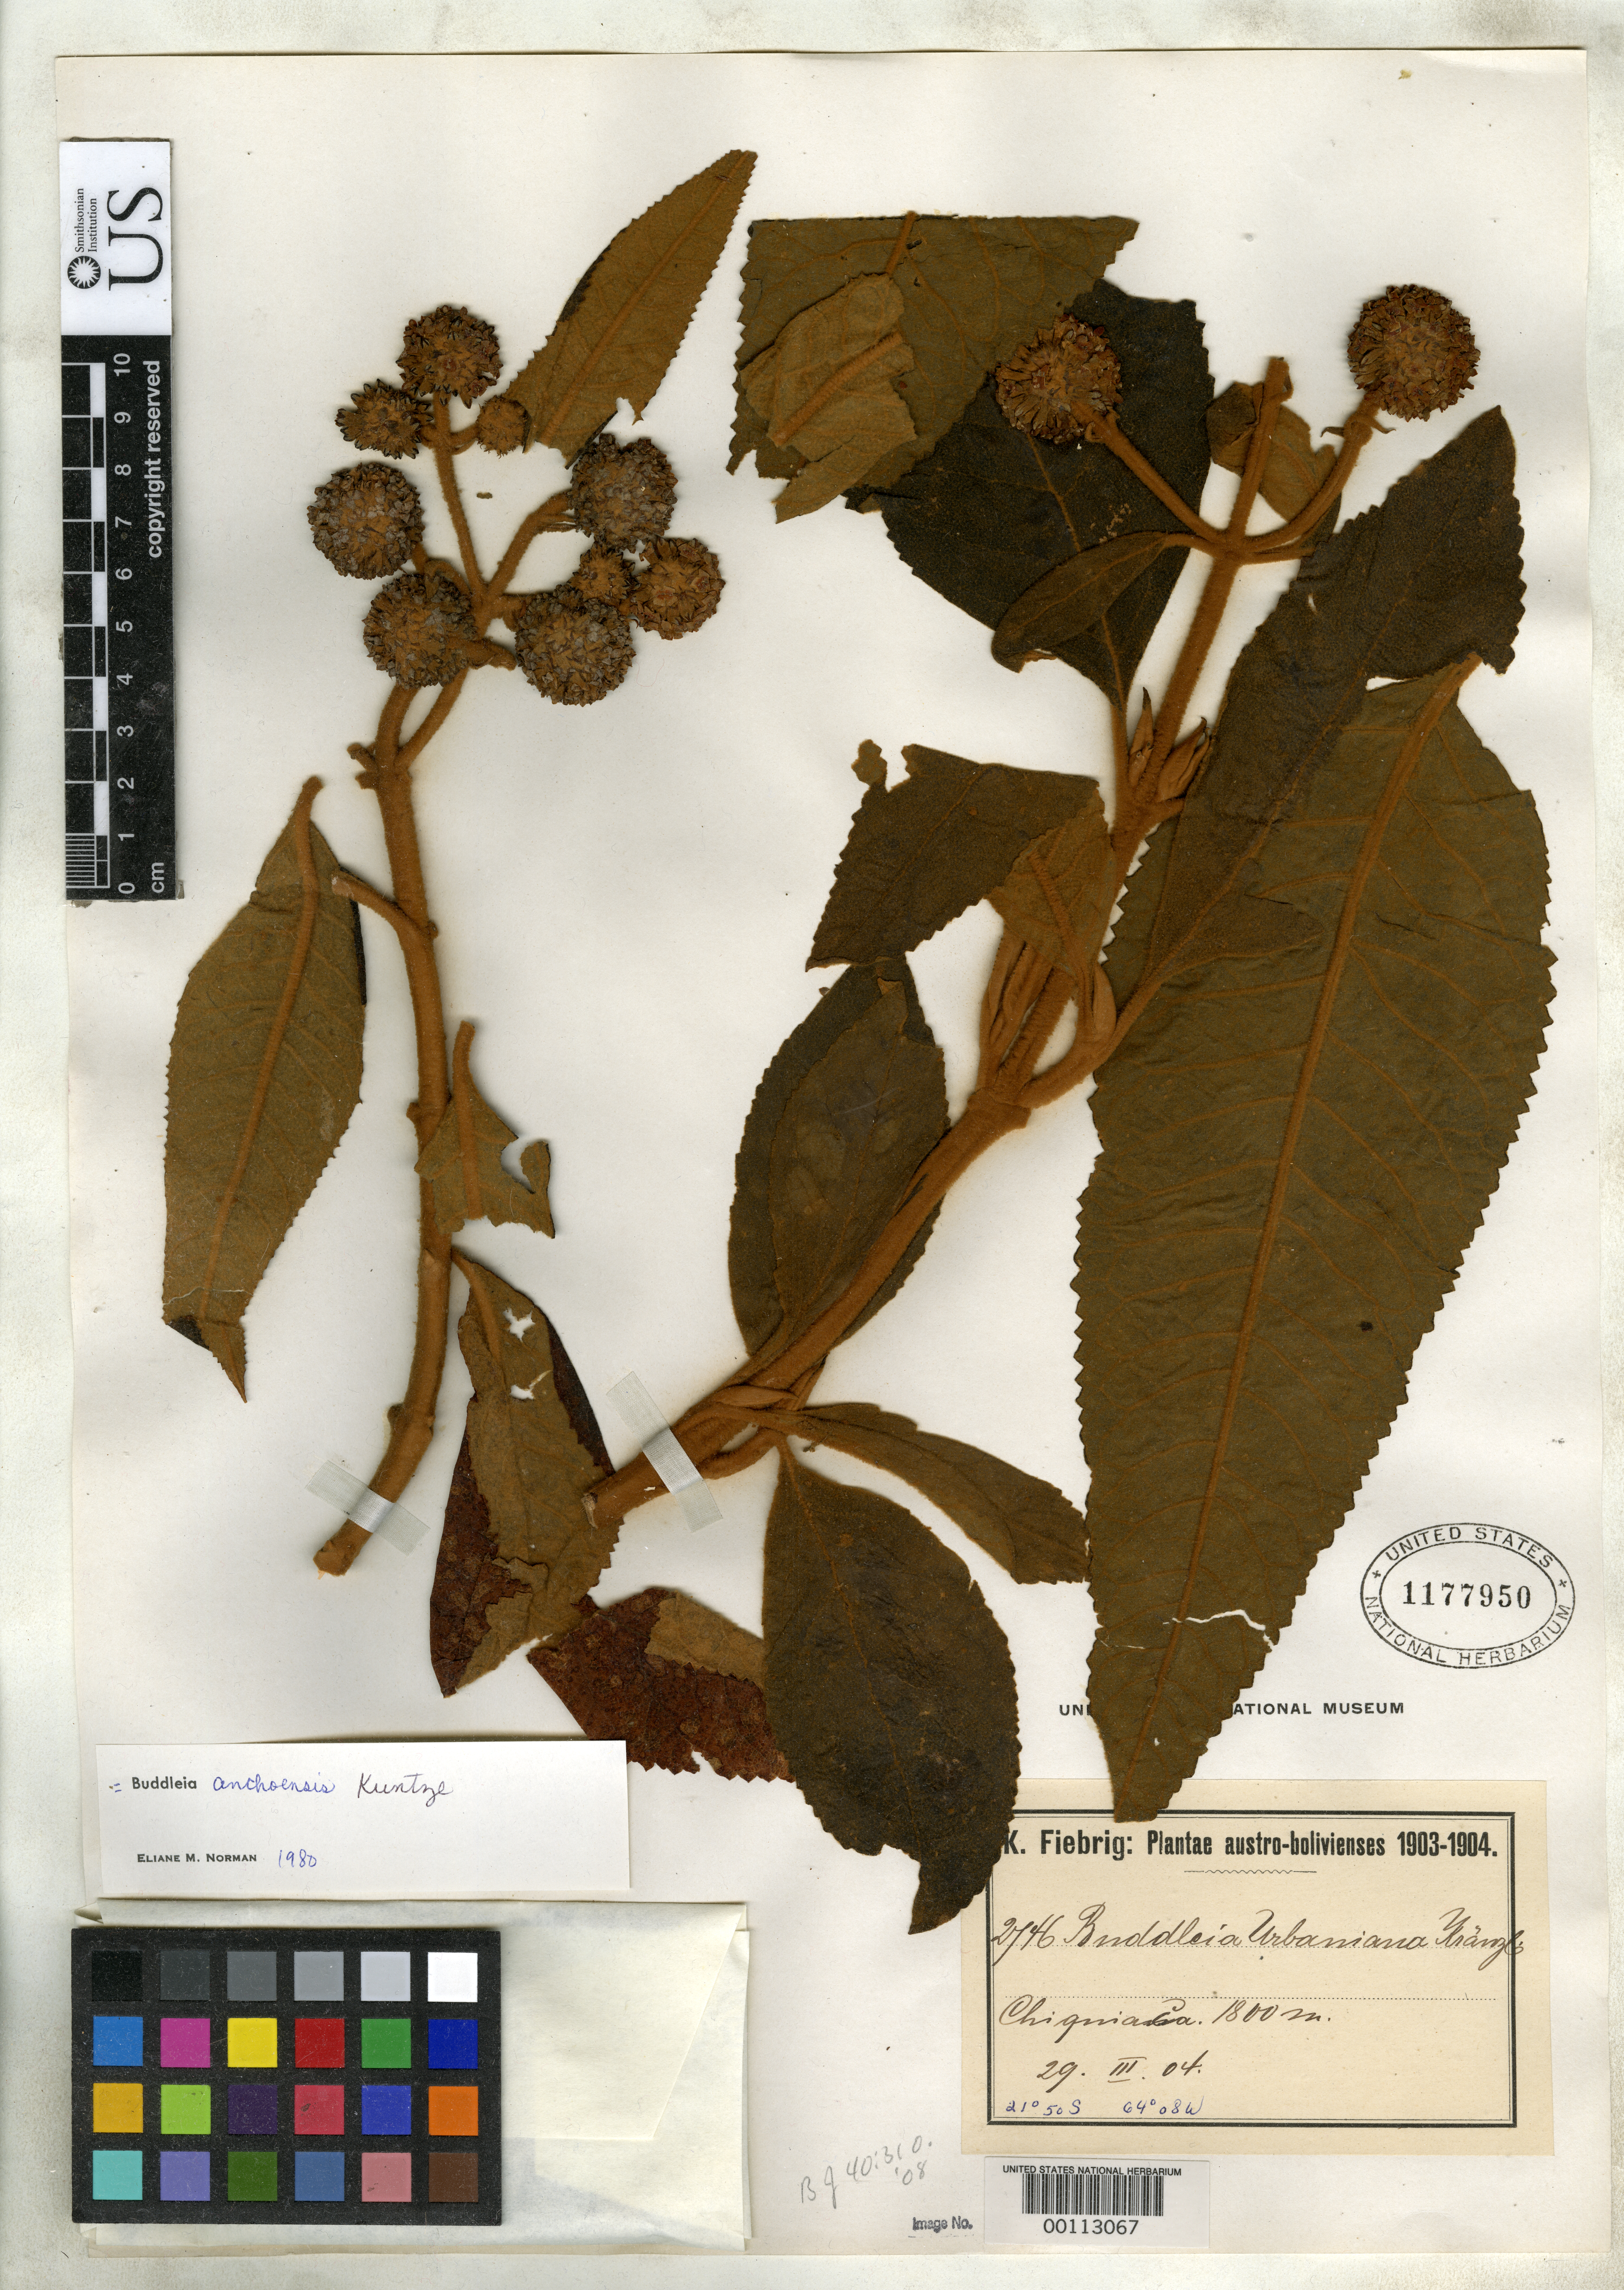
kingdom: Plantae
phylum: Tracheophyta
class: Magnoliopsida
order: Lamiales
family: Scrophulariaceae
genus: Buddleja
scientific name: Buddleja urbaniana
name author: Kraenzl.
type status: Isotype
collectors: K. Fiebrig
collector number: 2746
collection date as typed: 29 Mar 1904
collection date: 1904-03-29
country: Bolivia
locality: Chiquiaca.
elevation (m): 1800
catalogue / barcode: US 1177950